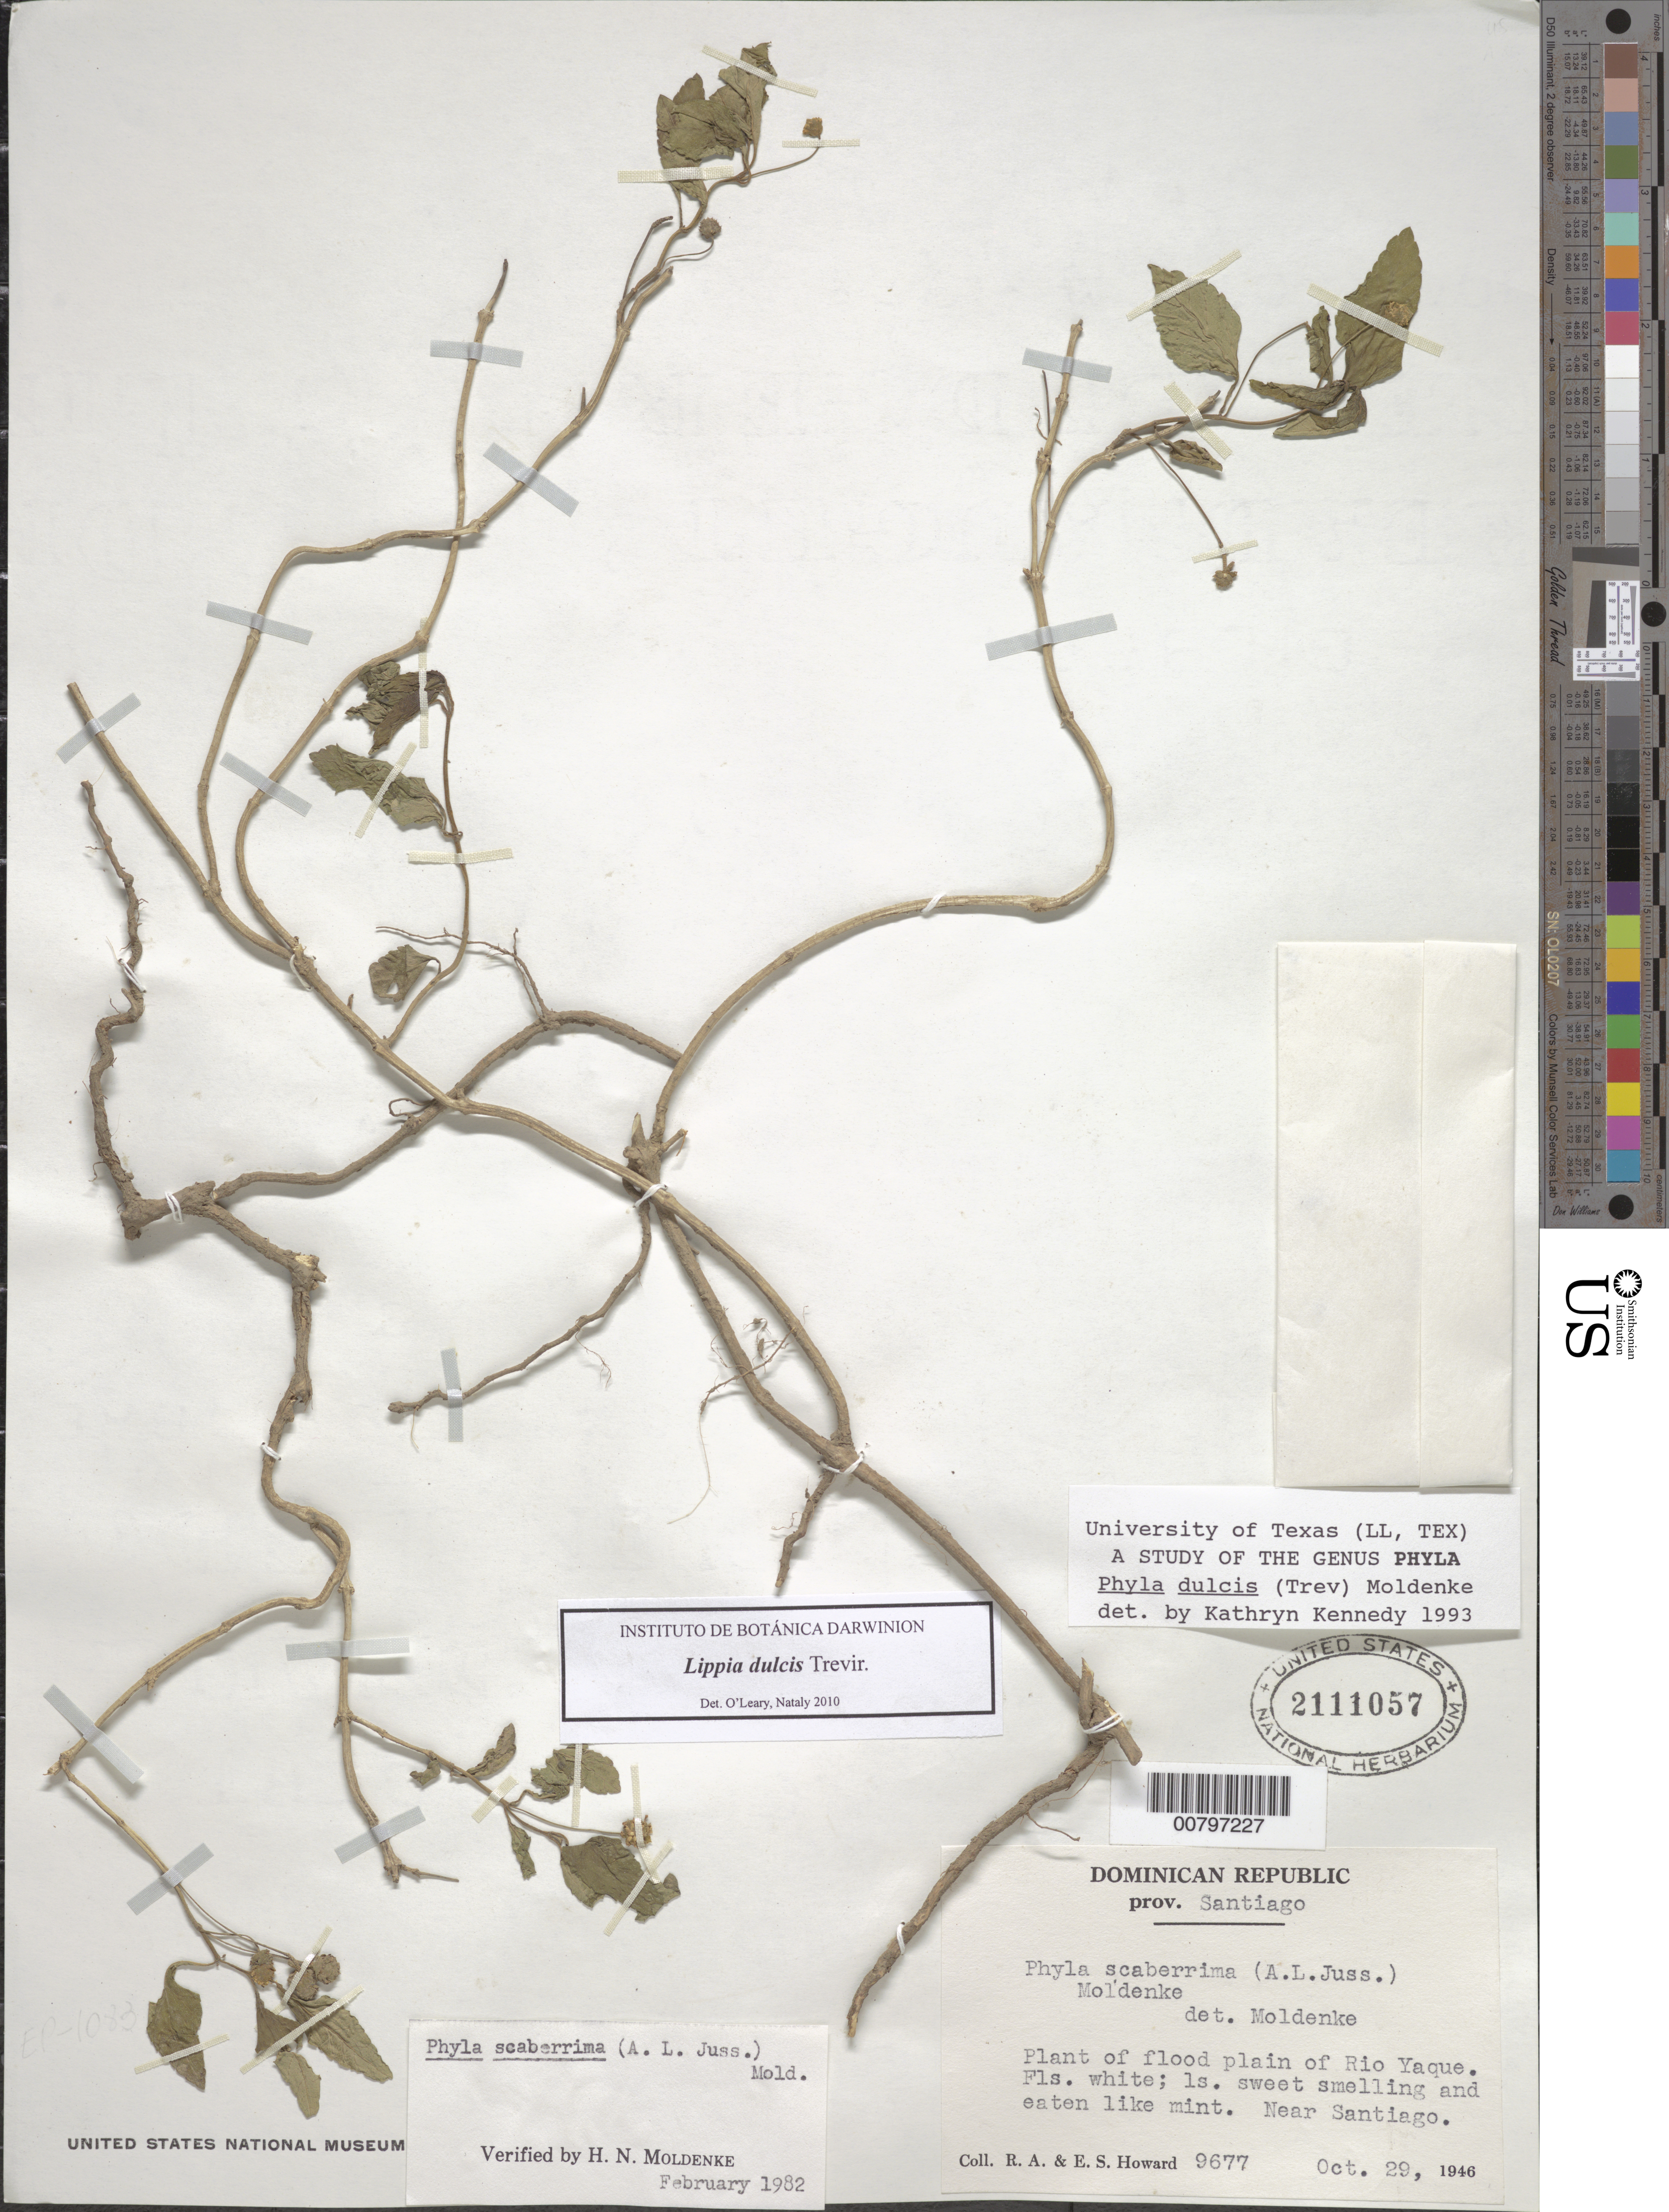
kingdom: Plantae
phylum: Tracheophyta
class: Magnoliopsida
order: Lamiales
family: Verbenaceae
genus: Phyla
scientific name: Phyla scaberrima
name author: (Juss. ex Pers.) Moldenke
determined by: Kennedy, K.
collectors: R. A. Howard & E. S. Howard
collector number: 9677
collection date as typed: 29 Oct 1946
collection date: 1946-10-29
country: Dominican Republic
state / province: Santiago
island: Hispaniola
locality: Near Santiago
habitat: Flood plain of Rio Yaque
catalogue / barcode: US 2111057